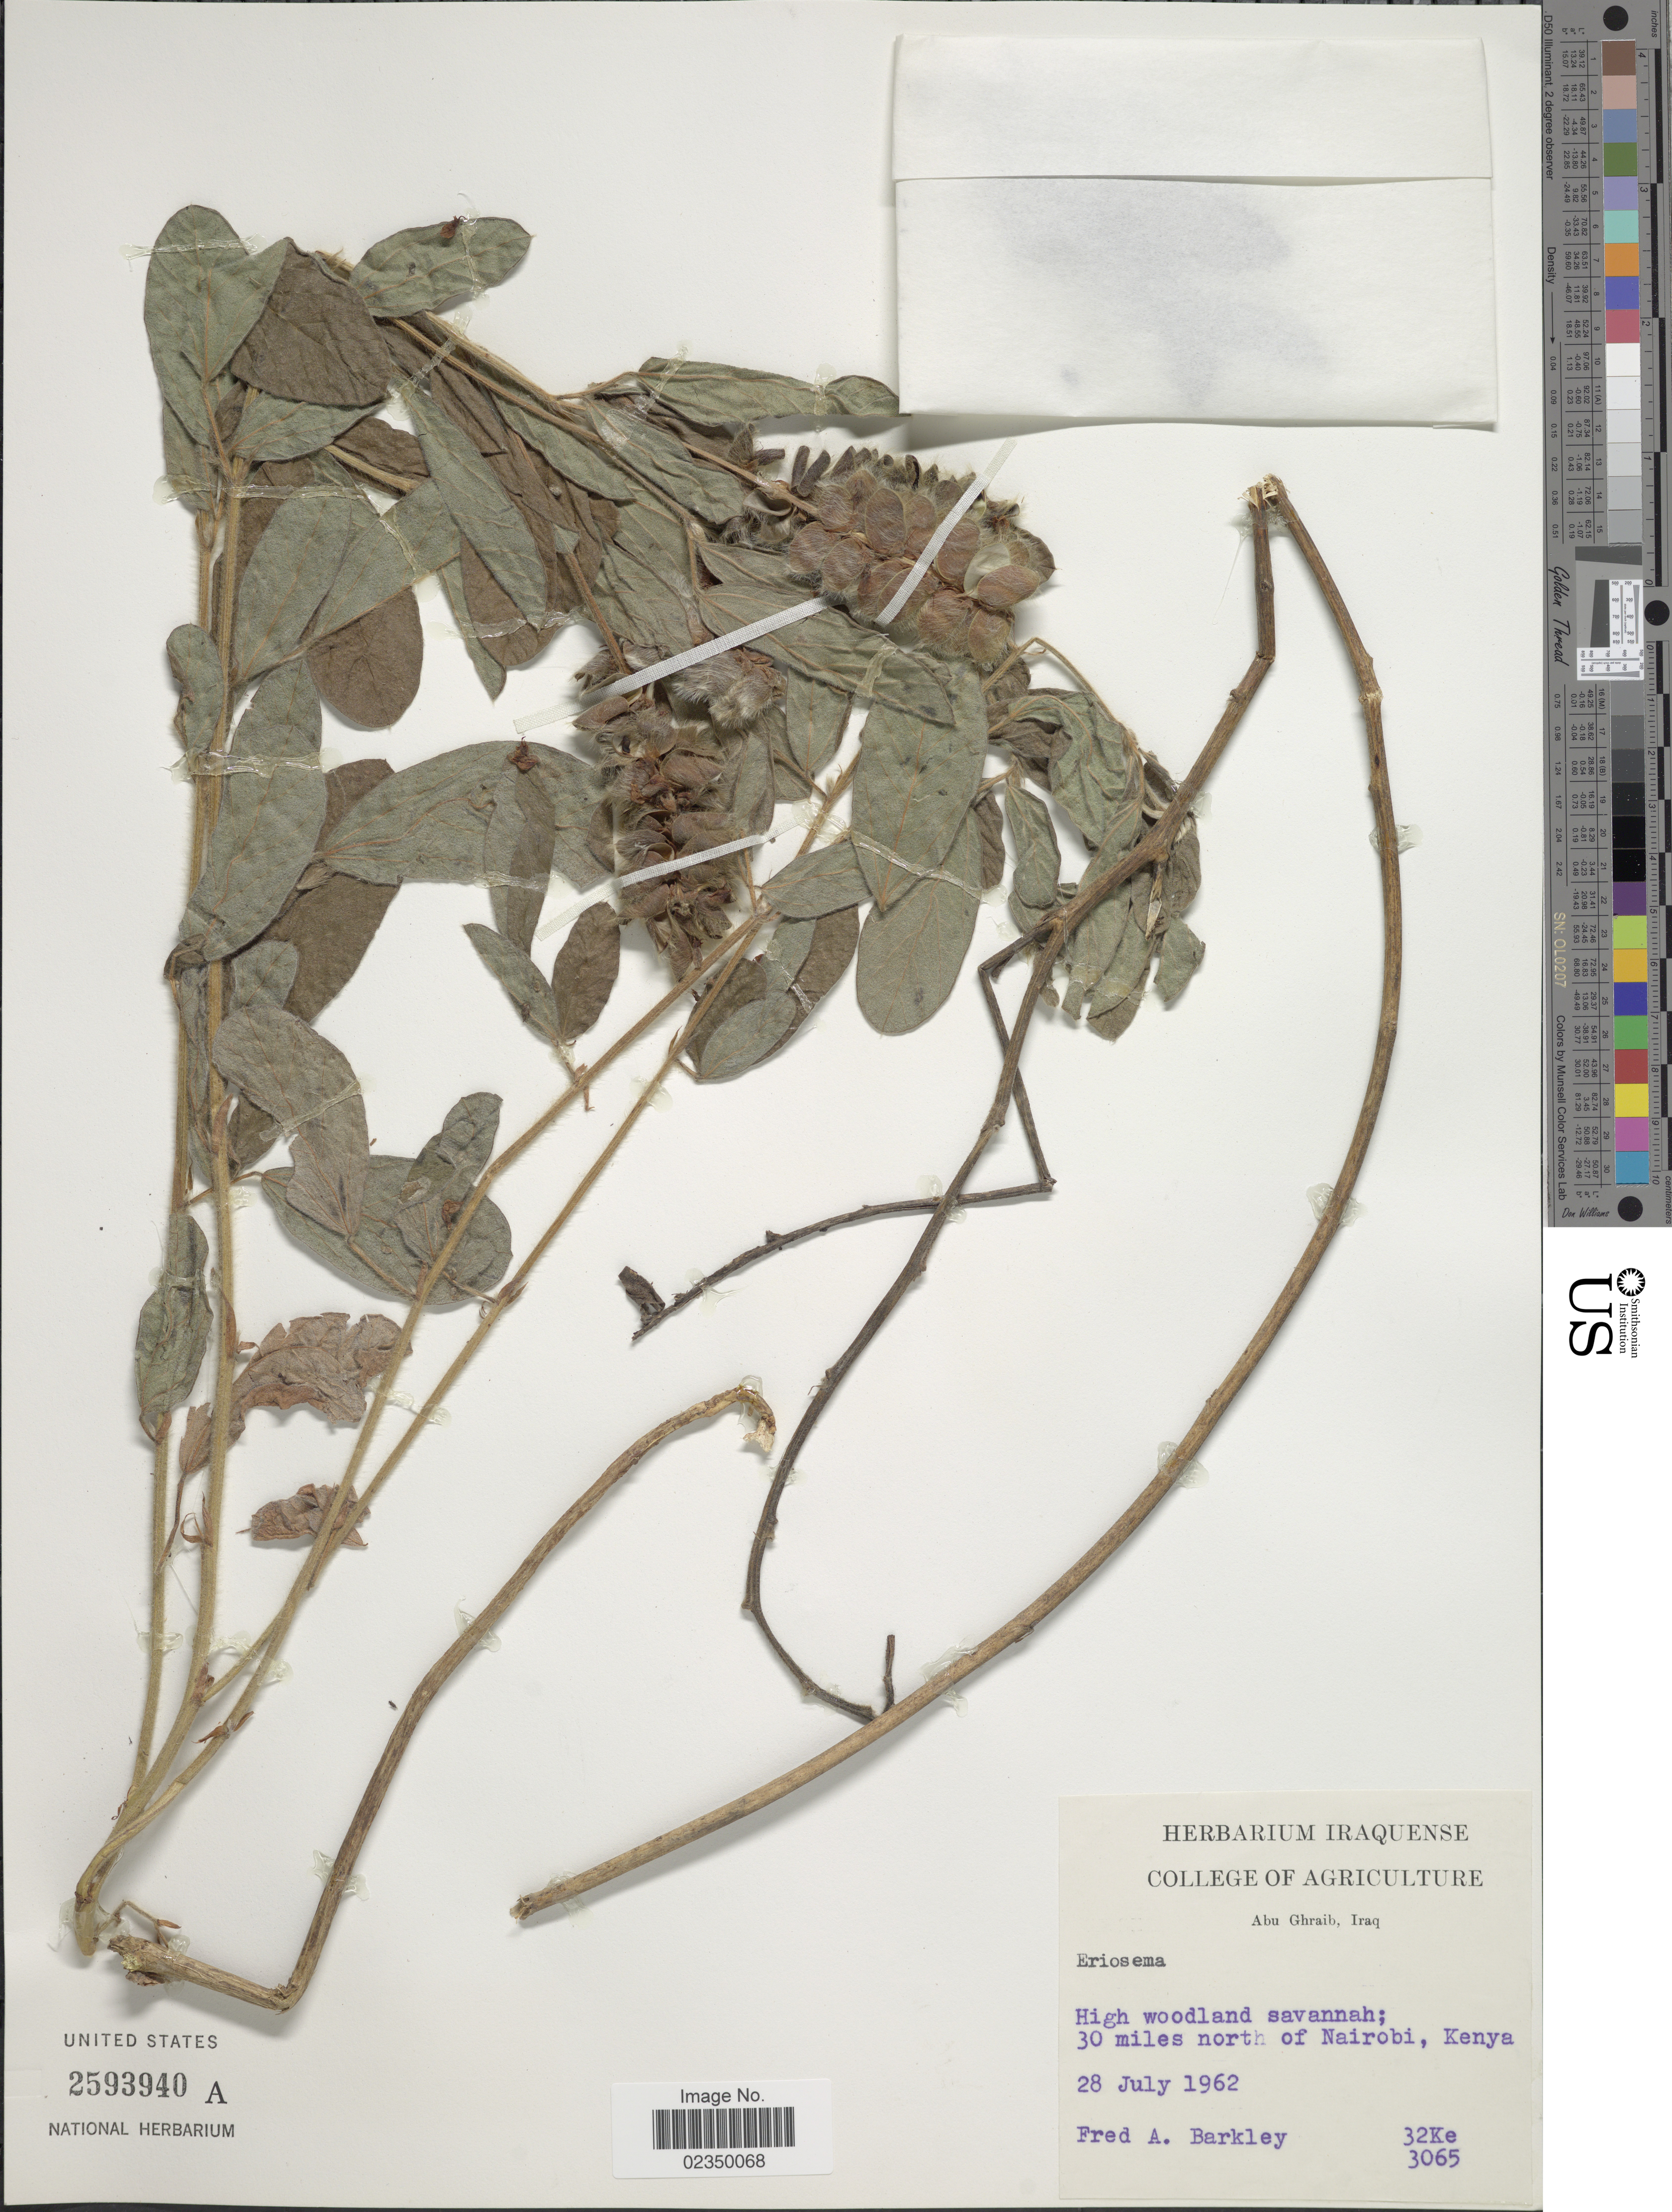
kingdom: Plantae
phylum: Tracheophyta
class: Magnoliopsida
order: Fabales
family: Fabaceae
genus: Eriosema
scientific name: Eriosema sp.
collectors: F. A. Barkley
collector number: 32Ke3065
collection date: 1962-07-28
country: Kenya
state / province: Nairobi Area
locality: Highwoodland Savannah, 30 miles north of Nairobi, Kenya.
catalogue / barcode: US 2593940A